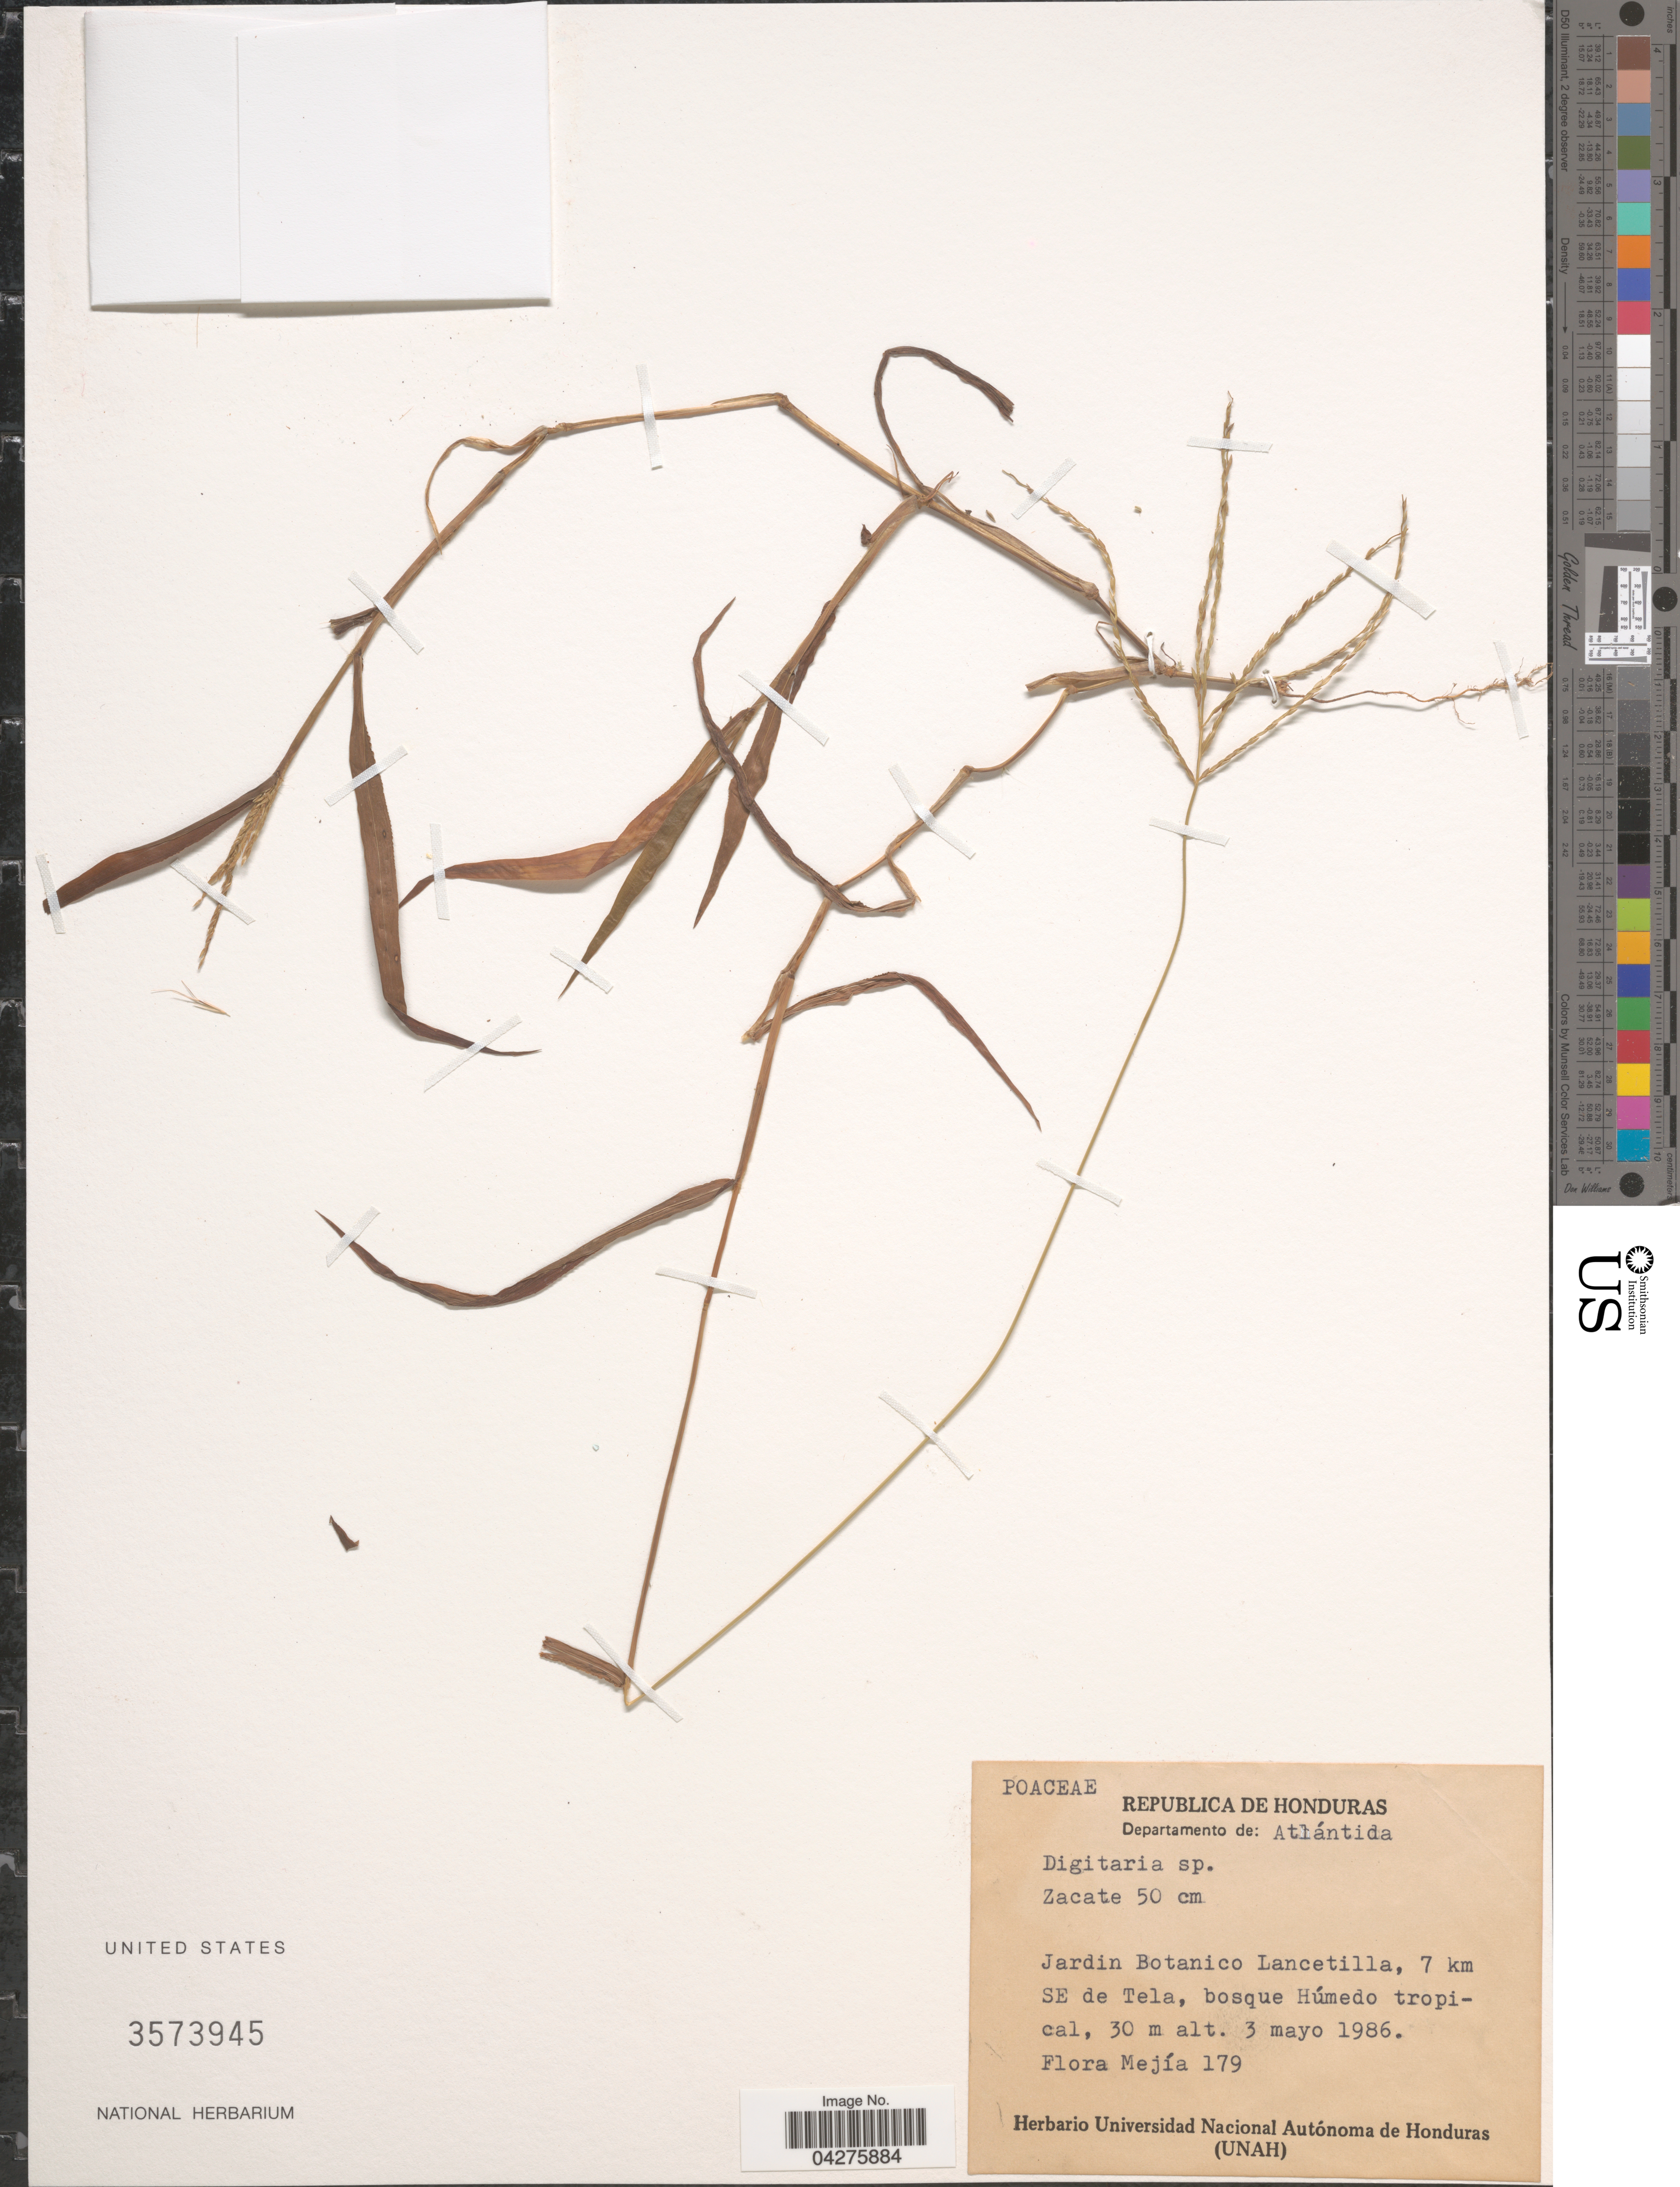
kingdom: Plantae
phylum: Tracheophyta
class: Liliopsida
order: Poales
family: Poaceae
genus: Digitaria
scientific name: Digitaria sp.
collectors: F. Mejia C.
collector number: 179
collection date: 1986-05-03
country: Honduras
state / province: Atlantida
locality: Republica de Honduras. Departamento de: Atlántida. Jardin Botanico Lancetilla, 7 km SE de Tela, bosque Húmedo tropical.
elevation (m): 30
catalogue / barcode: US 3573945